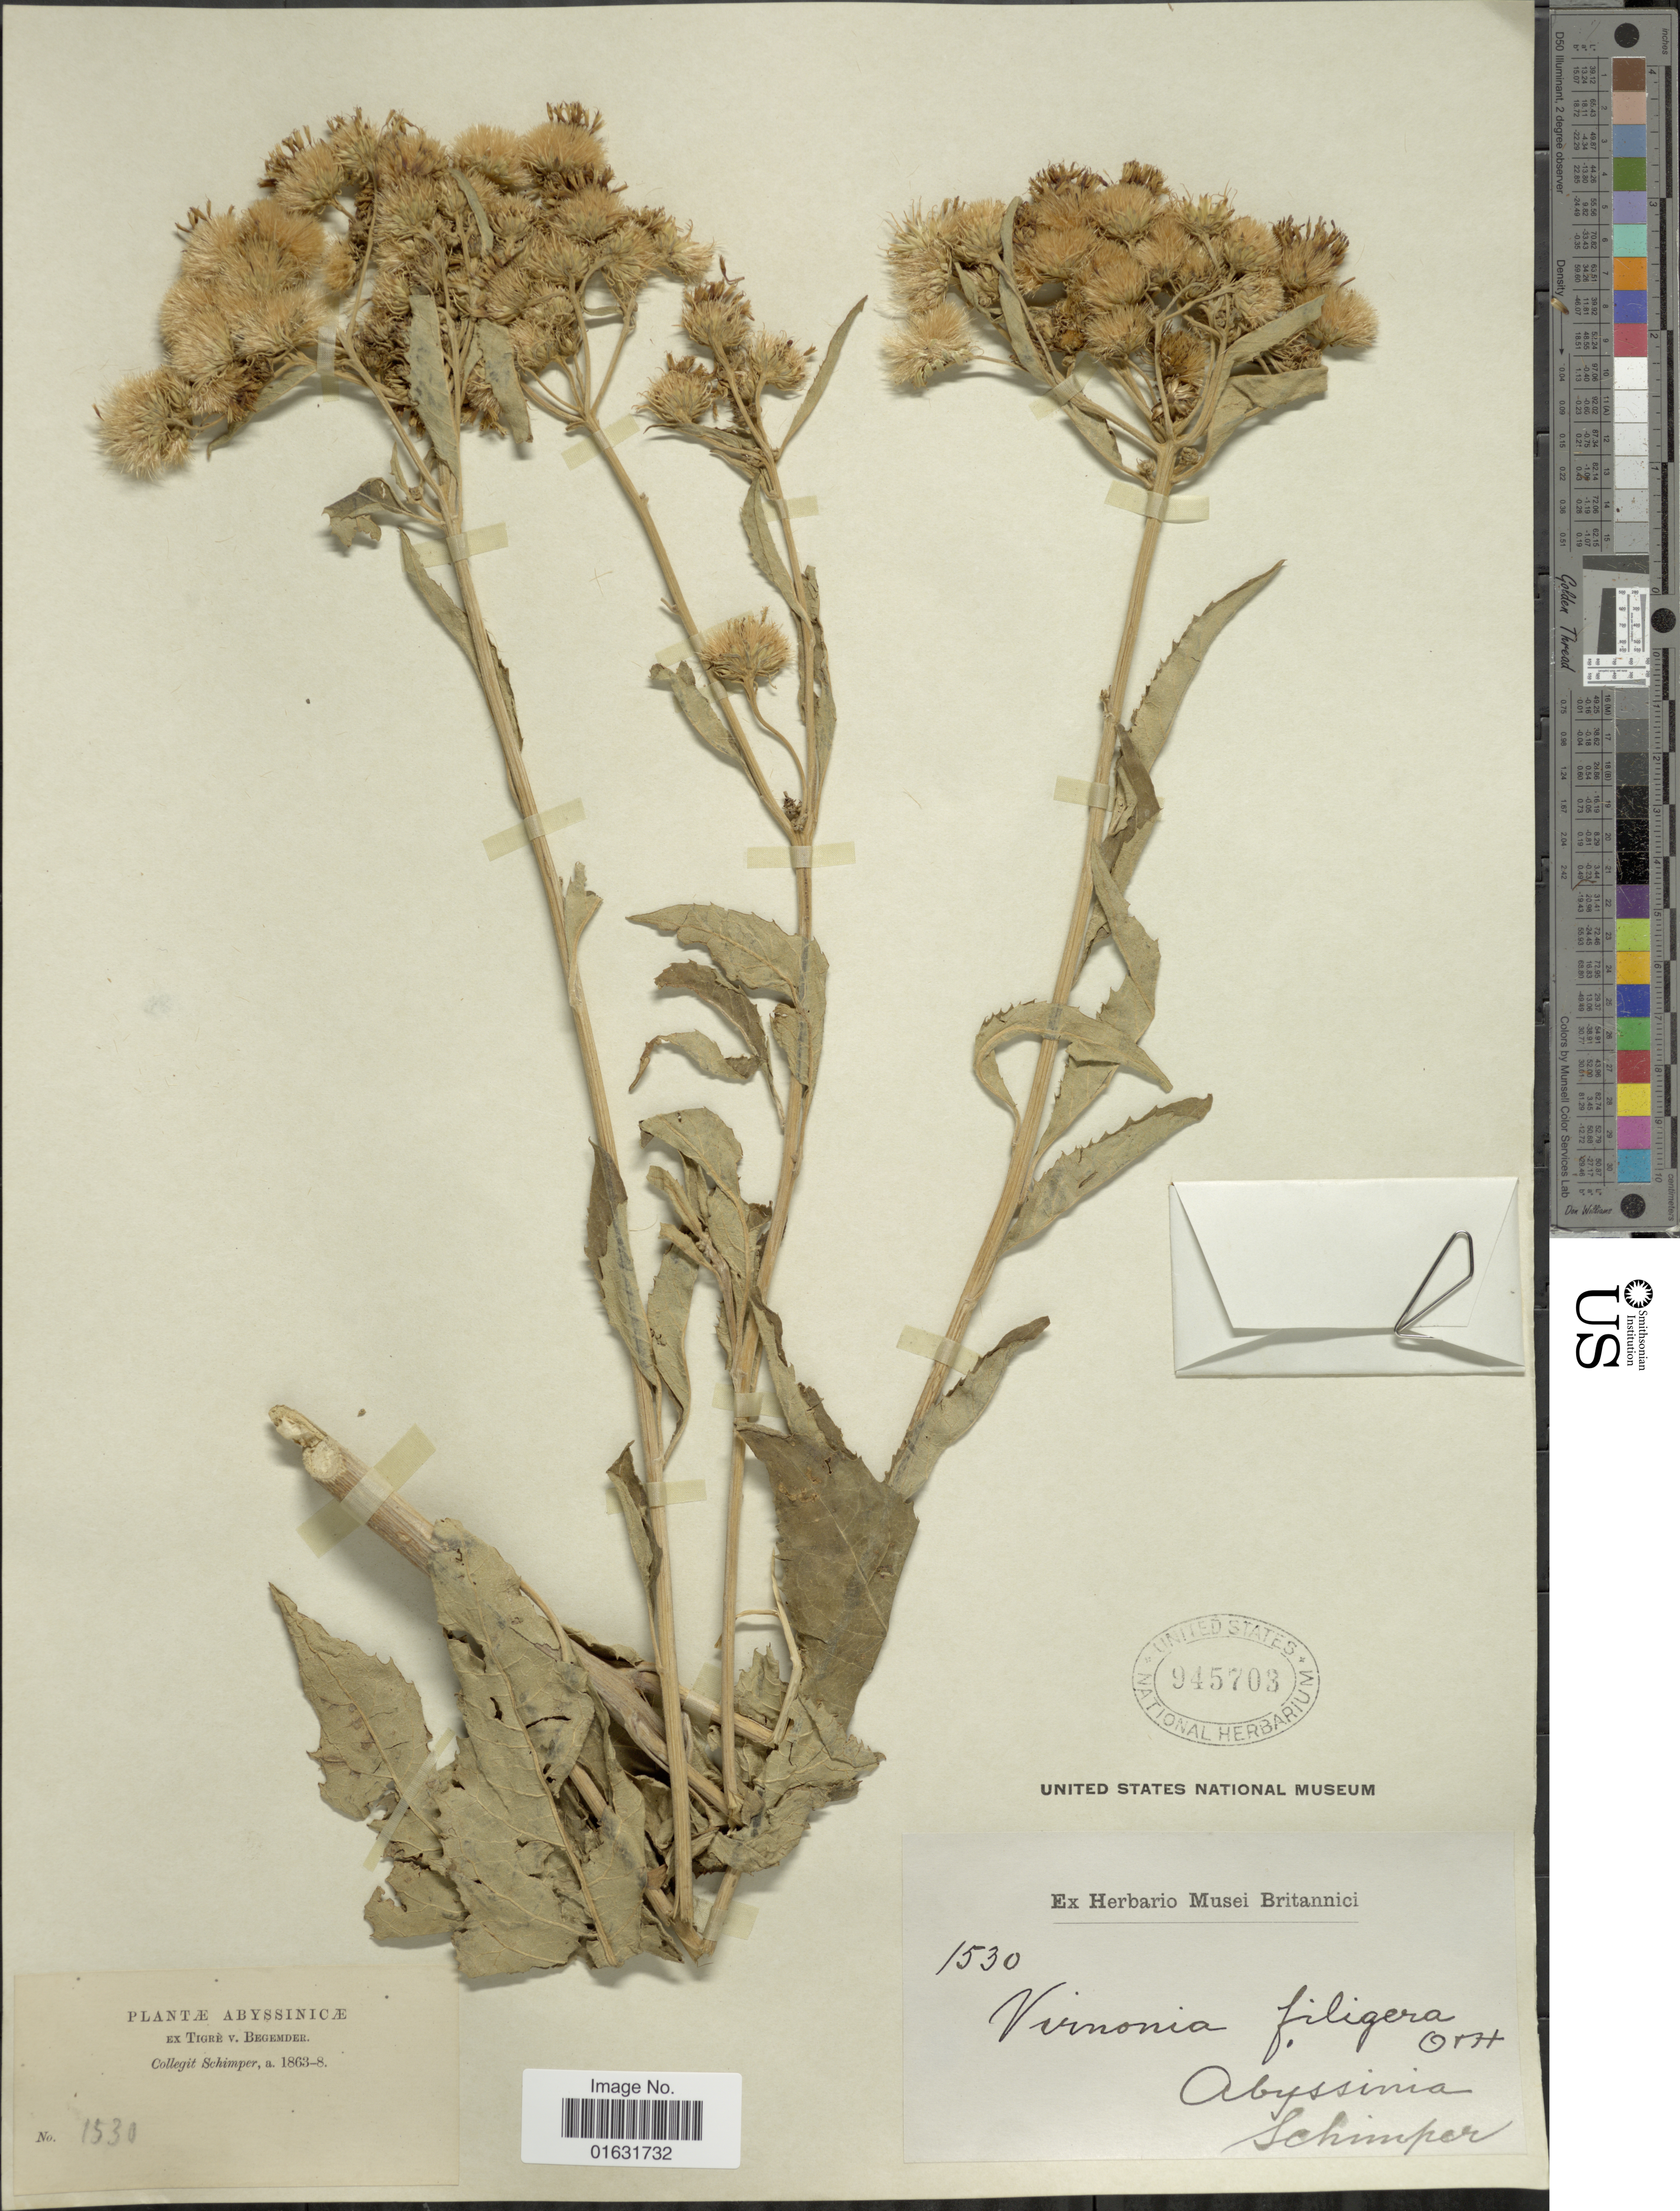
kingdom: Plantae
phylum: Tracheophyta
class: Magnoliopsida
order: Asterales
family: Asteraceae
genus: Baccharoides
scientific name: Baccharoides filigera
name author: (Oliv. & Hiern) Isawumi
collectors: -. Schimper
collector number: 1530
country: Eritrea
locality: Abyssinia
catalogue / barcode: US 945703